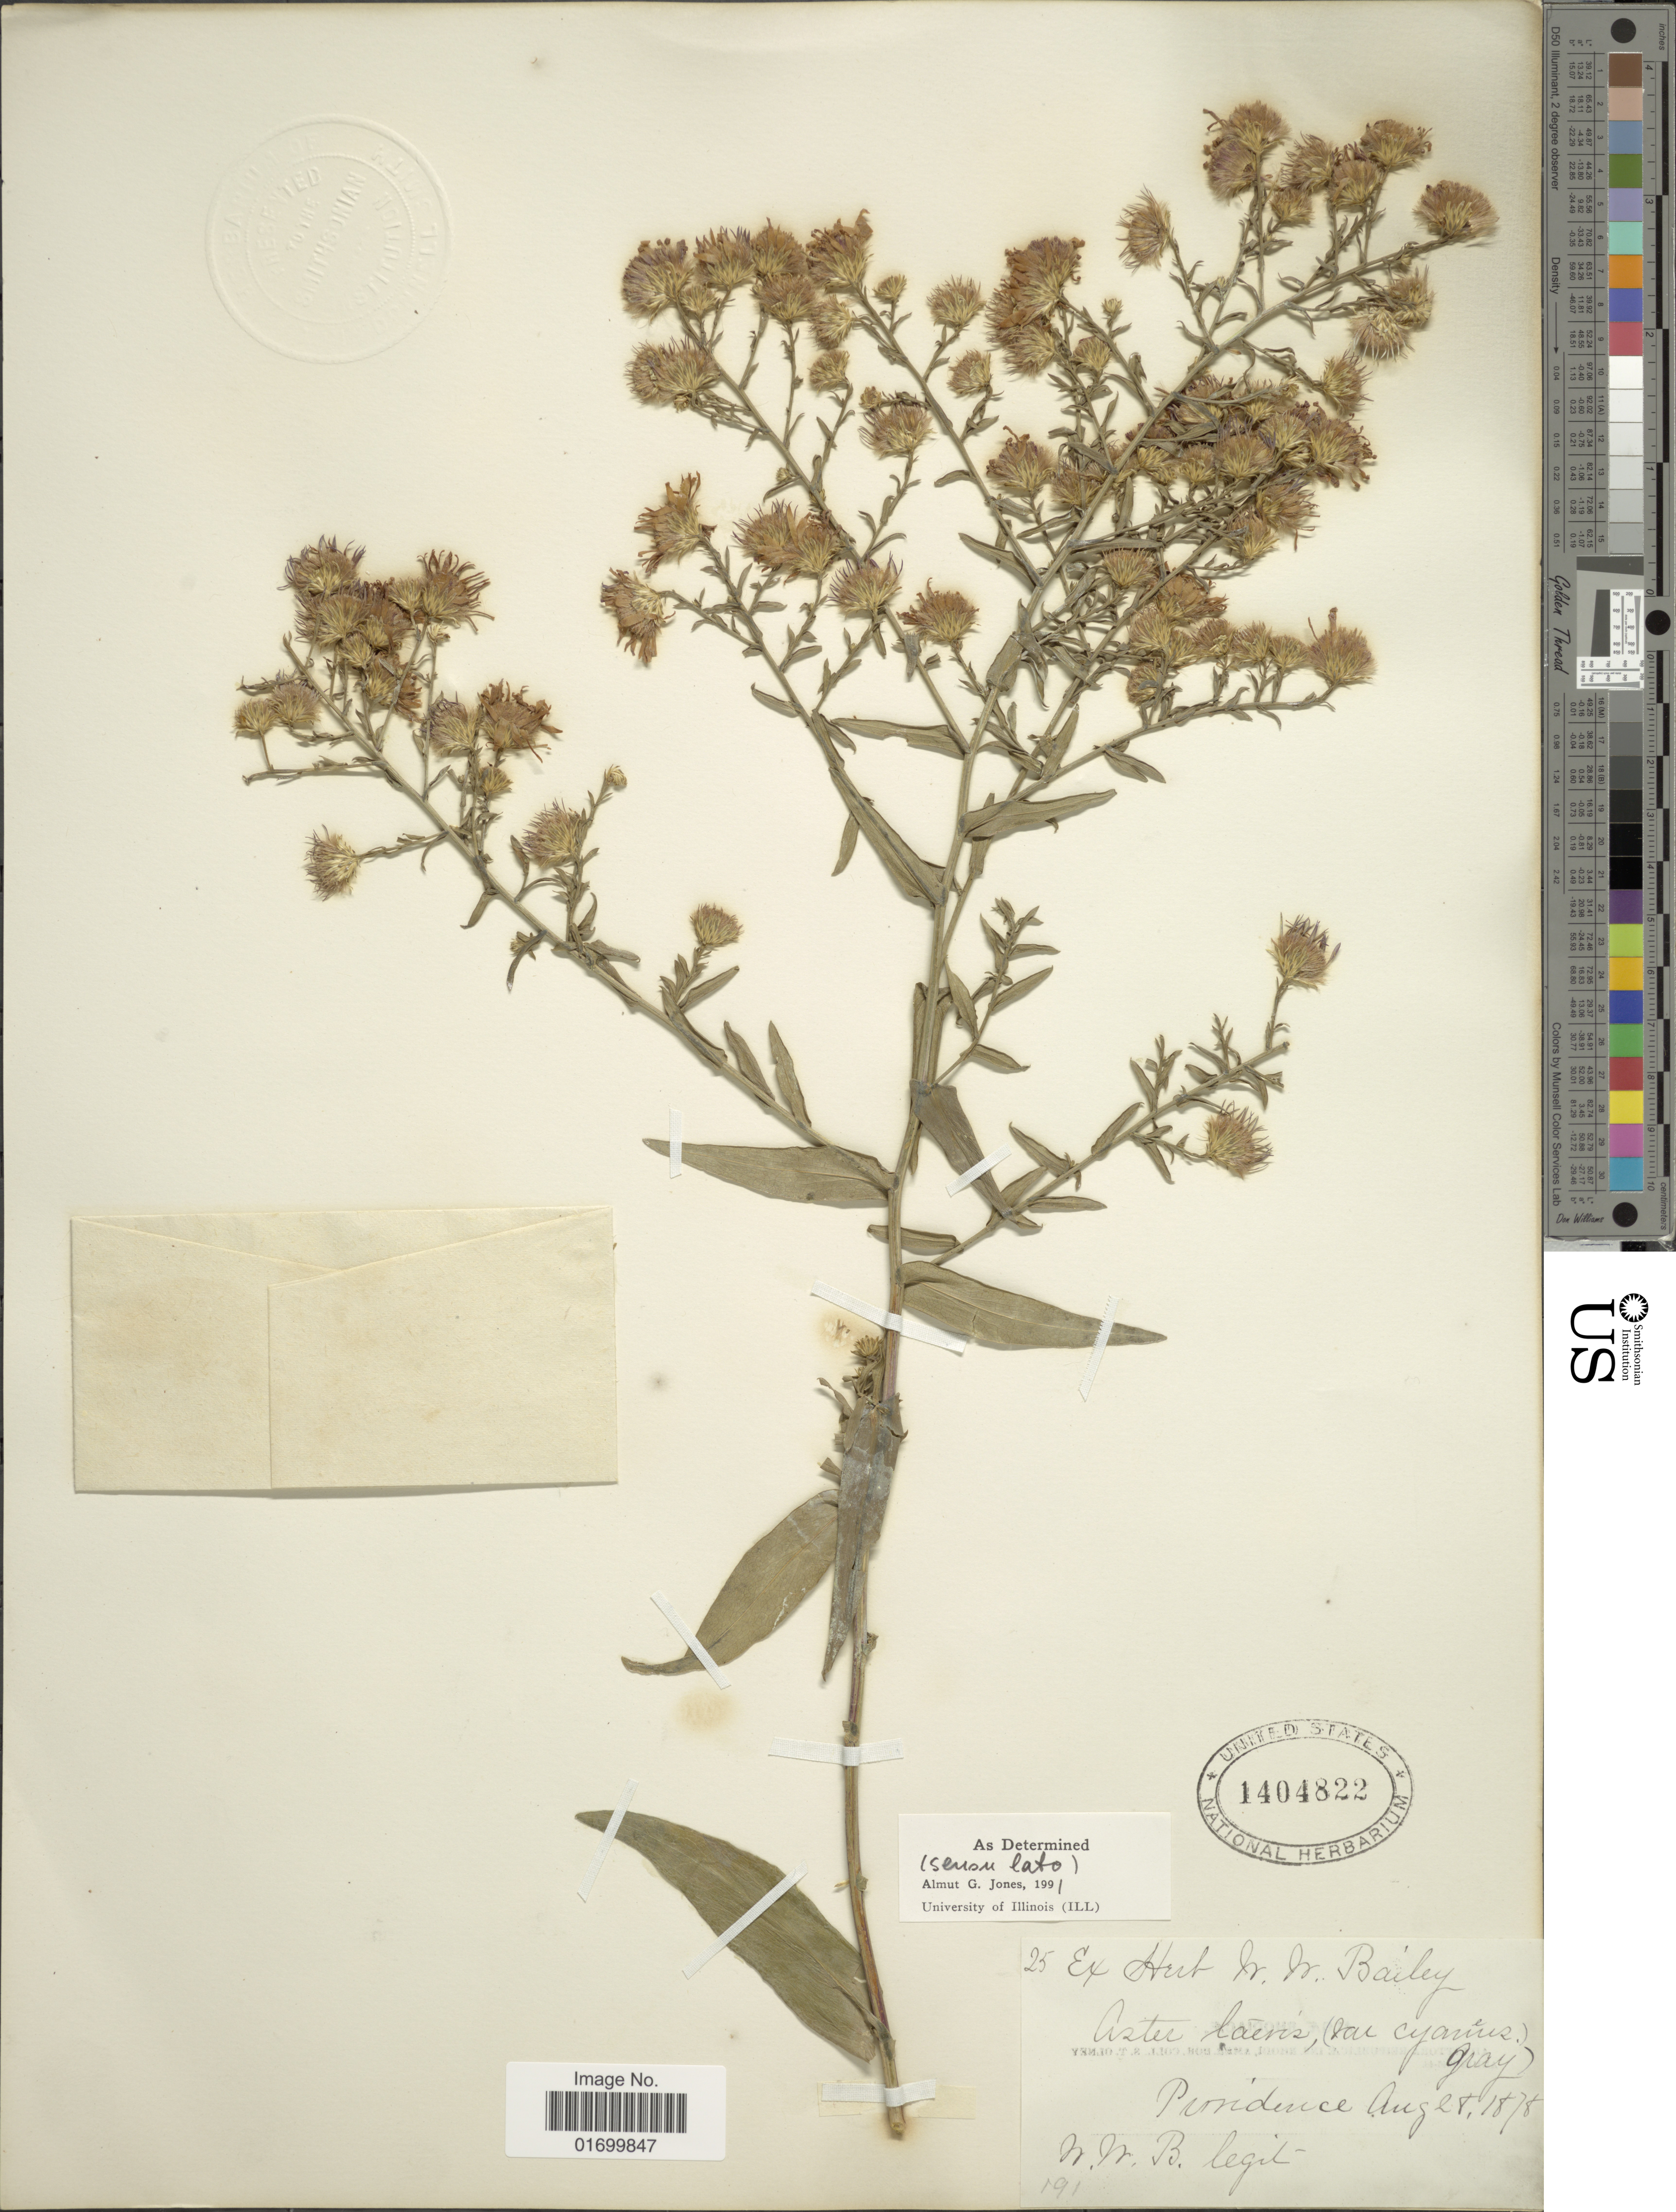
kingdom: Plantae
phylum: Tracheophyta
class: Magnoliopsida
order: Asterales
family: Asteraceae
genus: Symphyotrichum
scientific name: Symphyotrichum laeve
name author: (L.) Á. Löve & D. Löve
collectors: W. W. Bailey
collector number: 191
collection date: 1878-08-28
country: United States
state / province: Rhode Island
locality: Providence.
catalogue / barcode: US 1404822